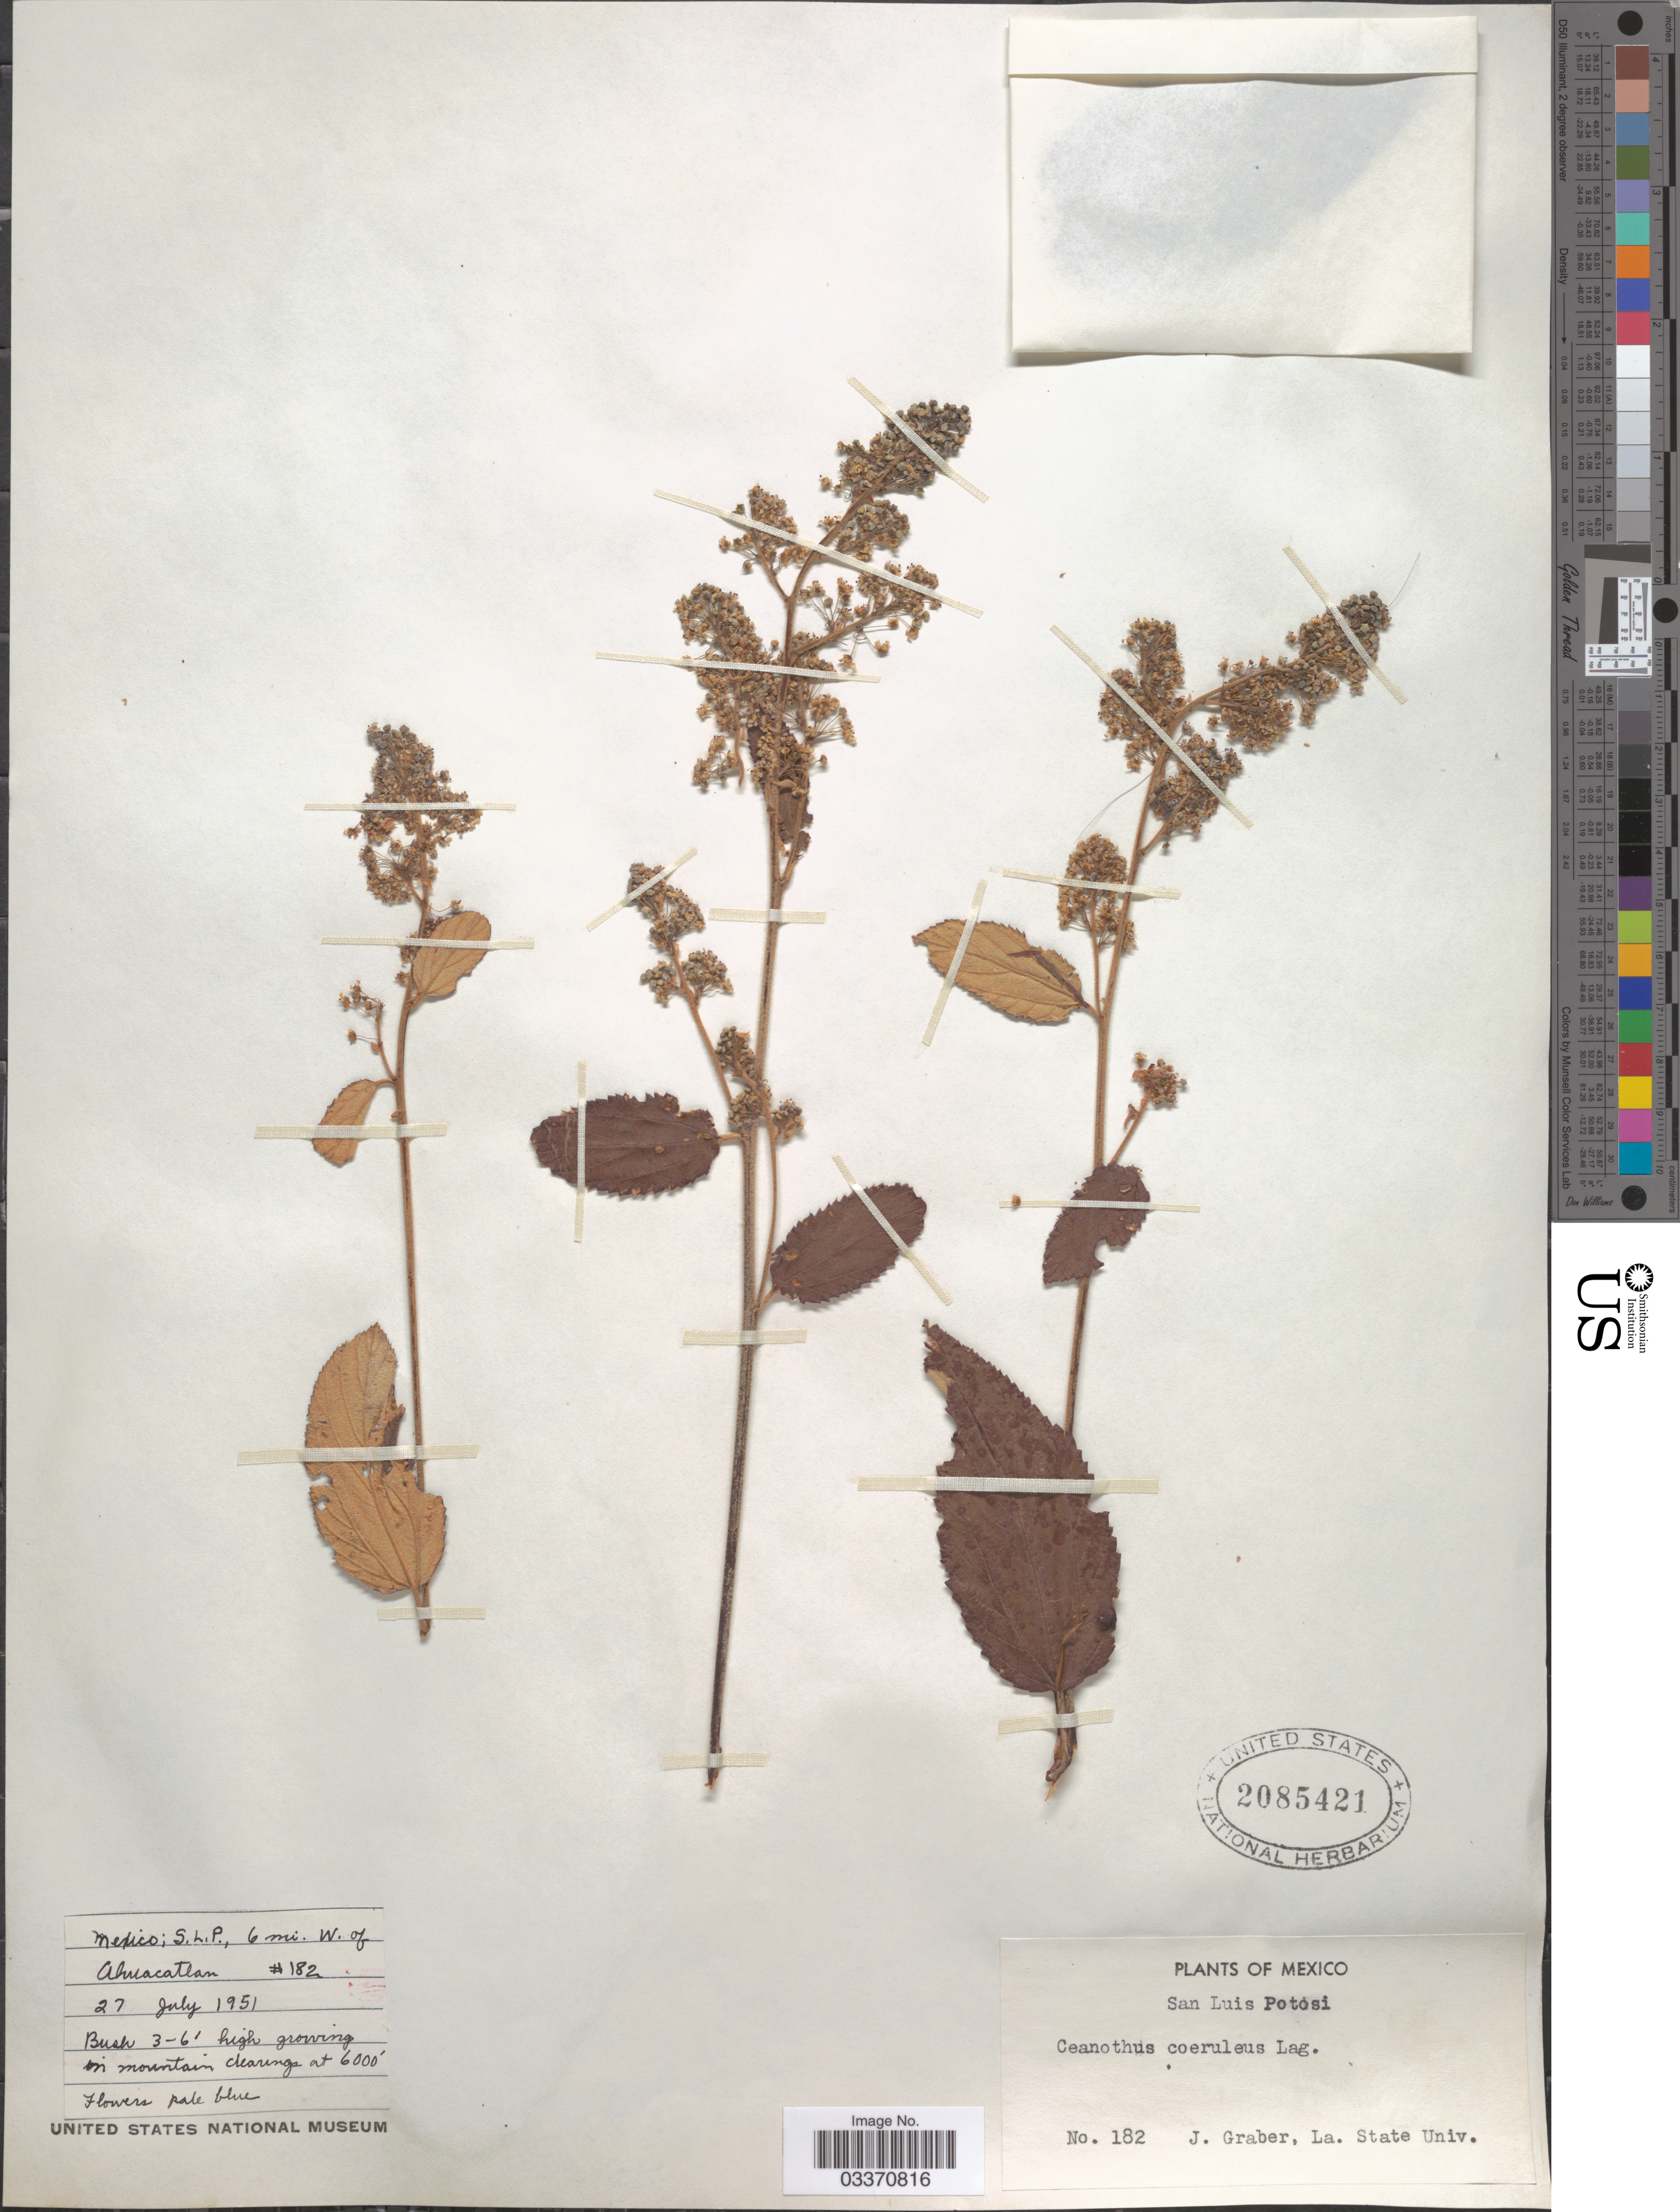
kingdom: Plantae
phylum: Tracheophyta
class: Magnoliopsida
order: Rosales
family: Rhamnaceae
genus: Ceanothus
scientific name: Ceanothus caeruleus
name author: Lag.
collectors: J. Graber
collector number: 182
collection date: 1951-07-27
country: Mexico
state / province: San Luis Potosí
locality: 6 mi. W. of Ahuacatlan.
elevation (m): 1829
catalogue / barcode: US 2085421